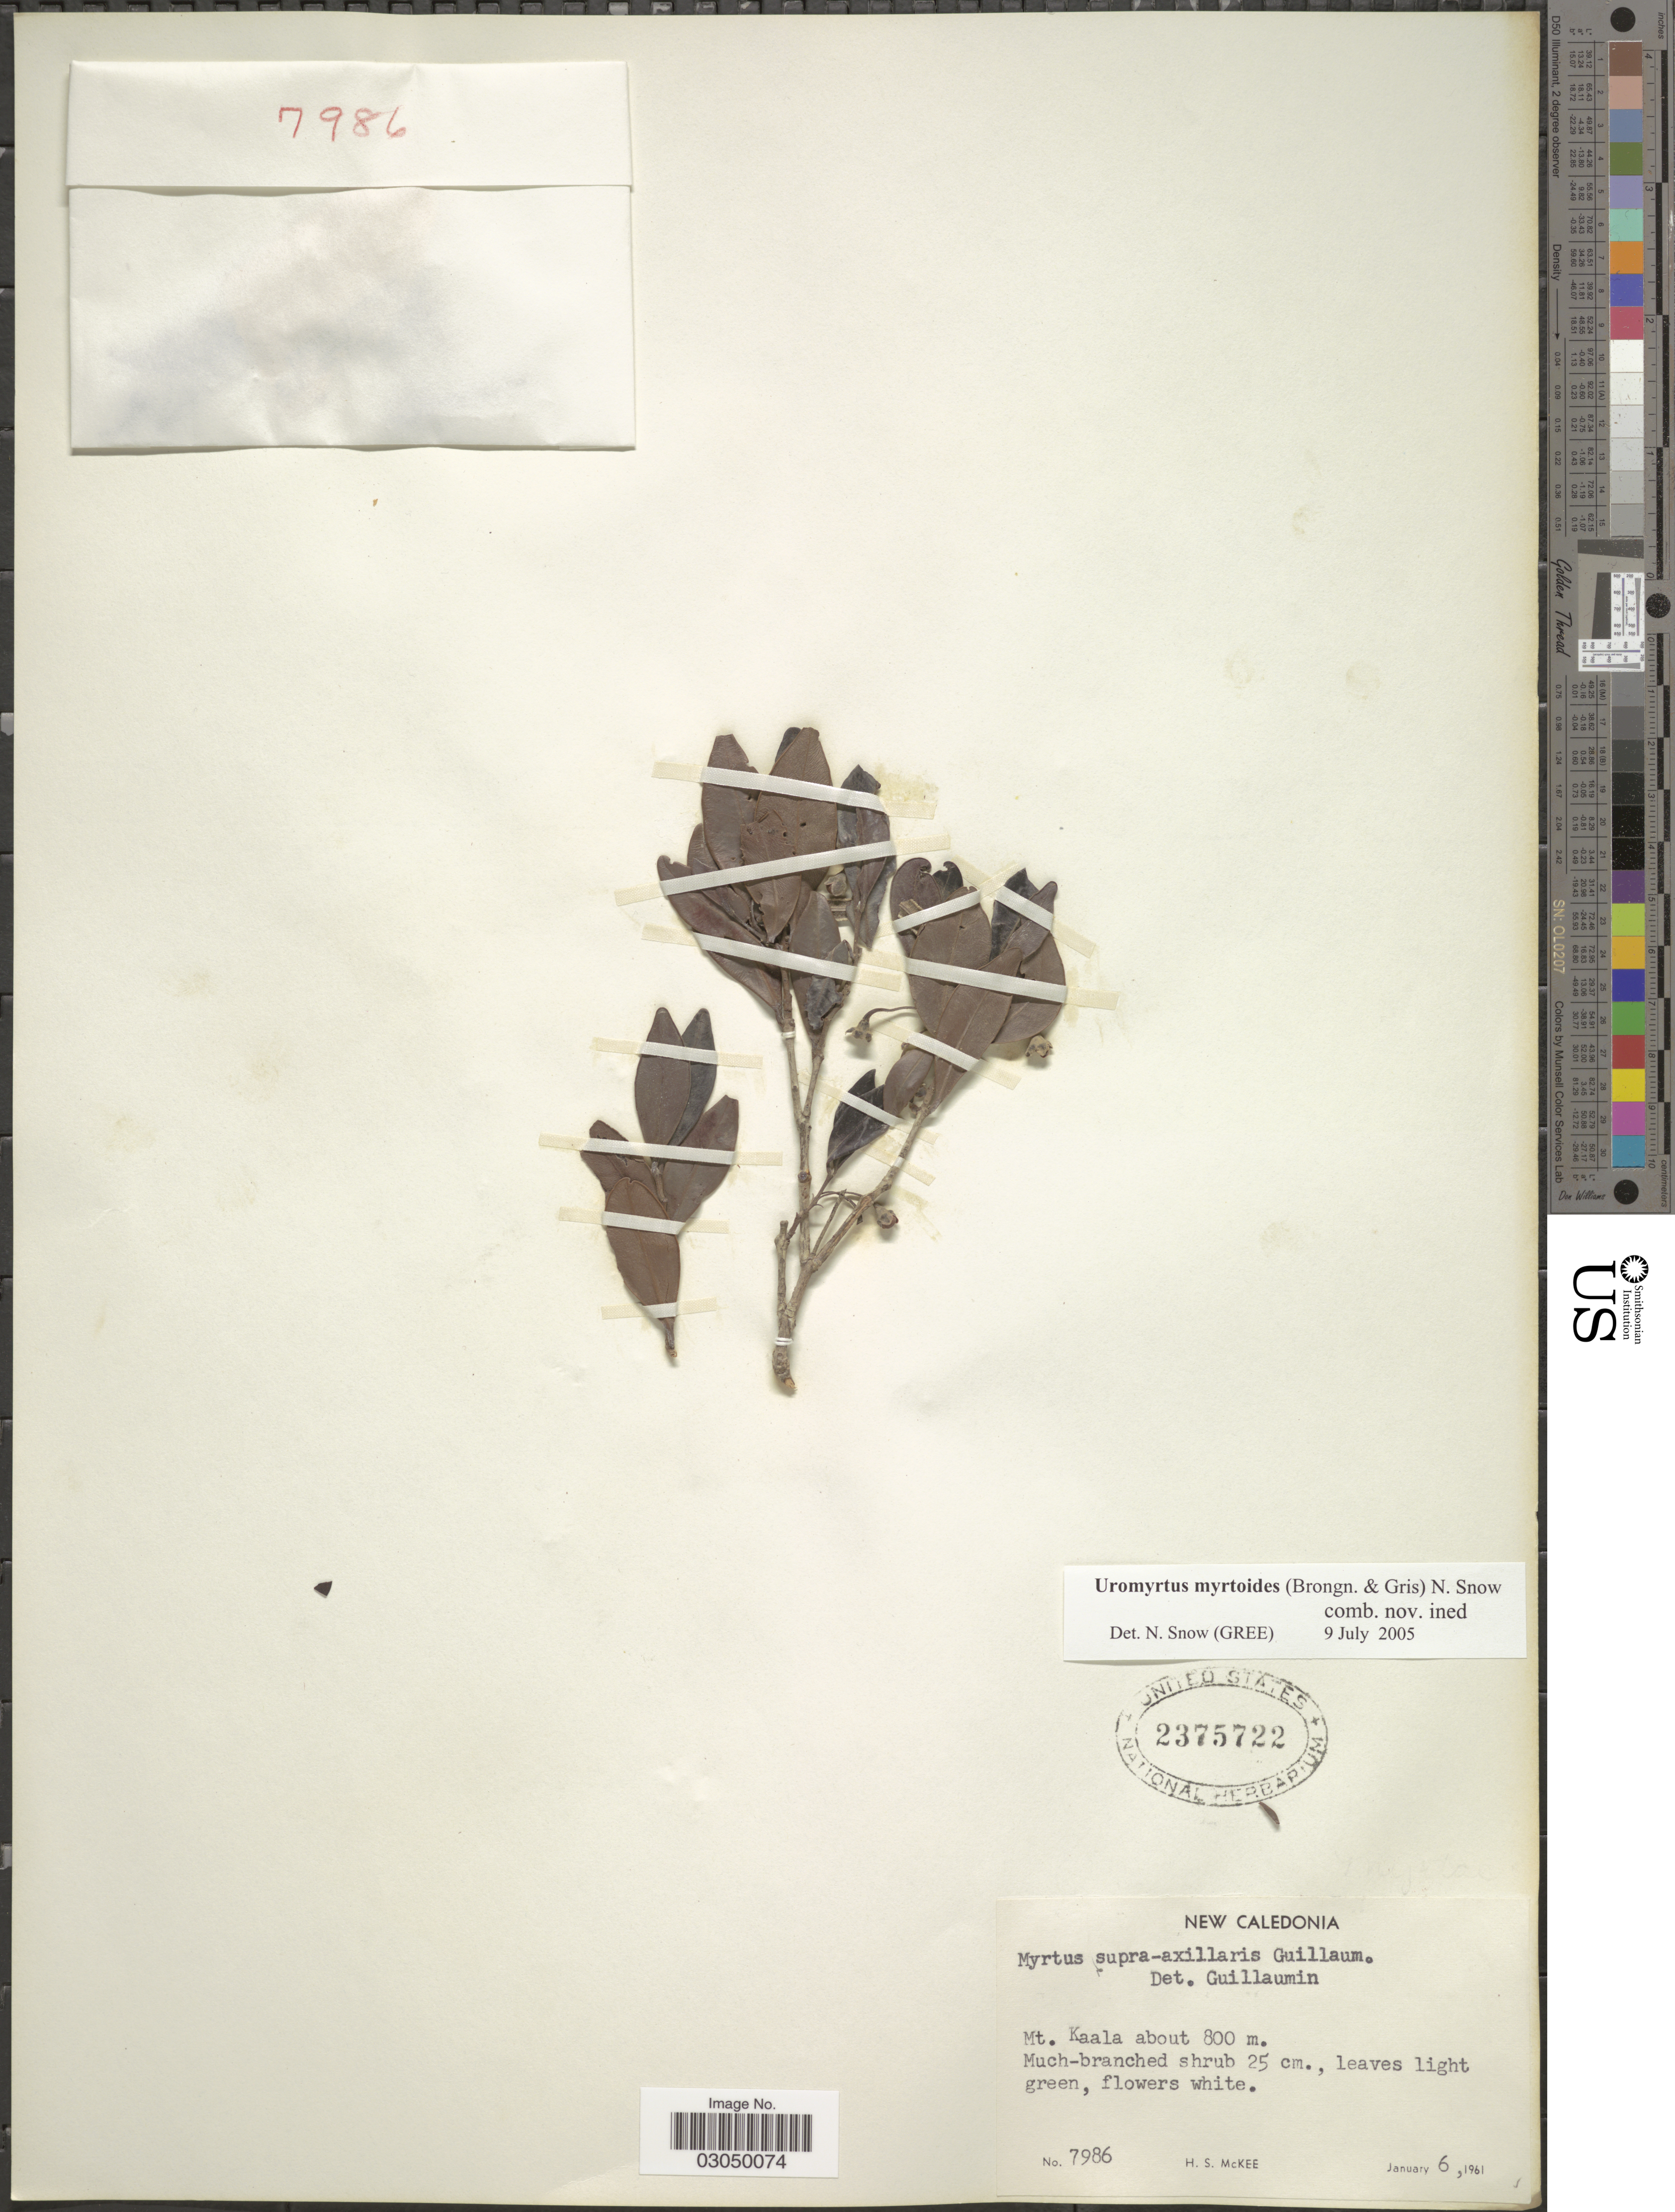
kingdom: Plantae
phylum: Tracheophyta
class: Magnoliopsida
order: Myrtales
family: Myrtaceae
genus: Uromyrtus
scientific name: Uromyrtus myrtoides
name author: (Brongn. & Gris) N. Snow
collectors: H. S. McKee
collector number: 7986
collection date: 1961-01-06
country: New Caledonia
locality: Mt. Kaala.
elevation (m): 800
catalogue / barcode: US 2375722